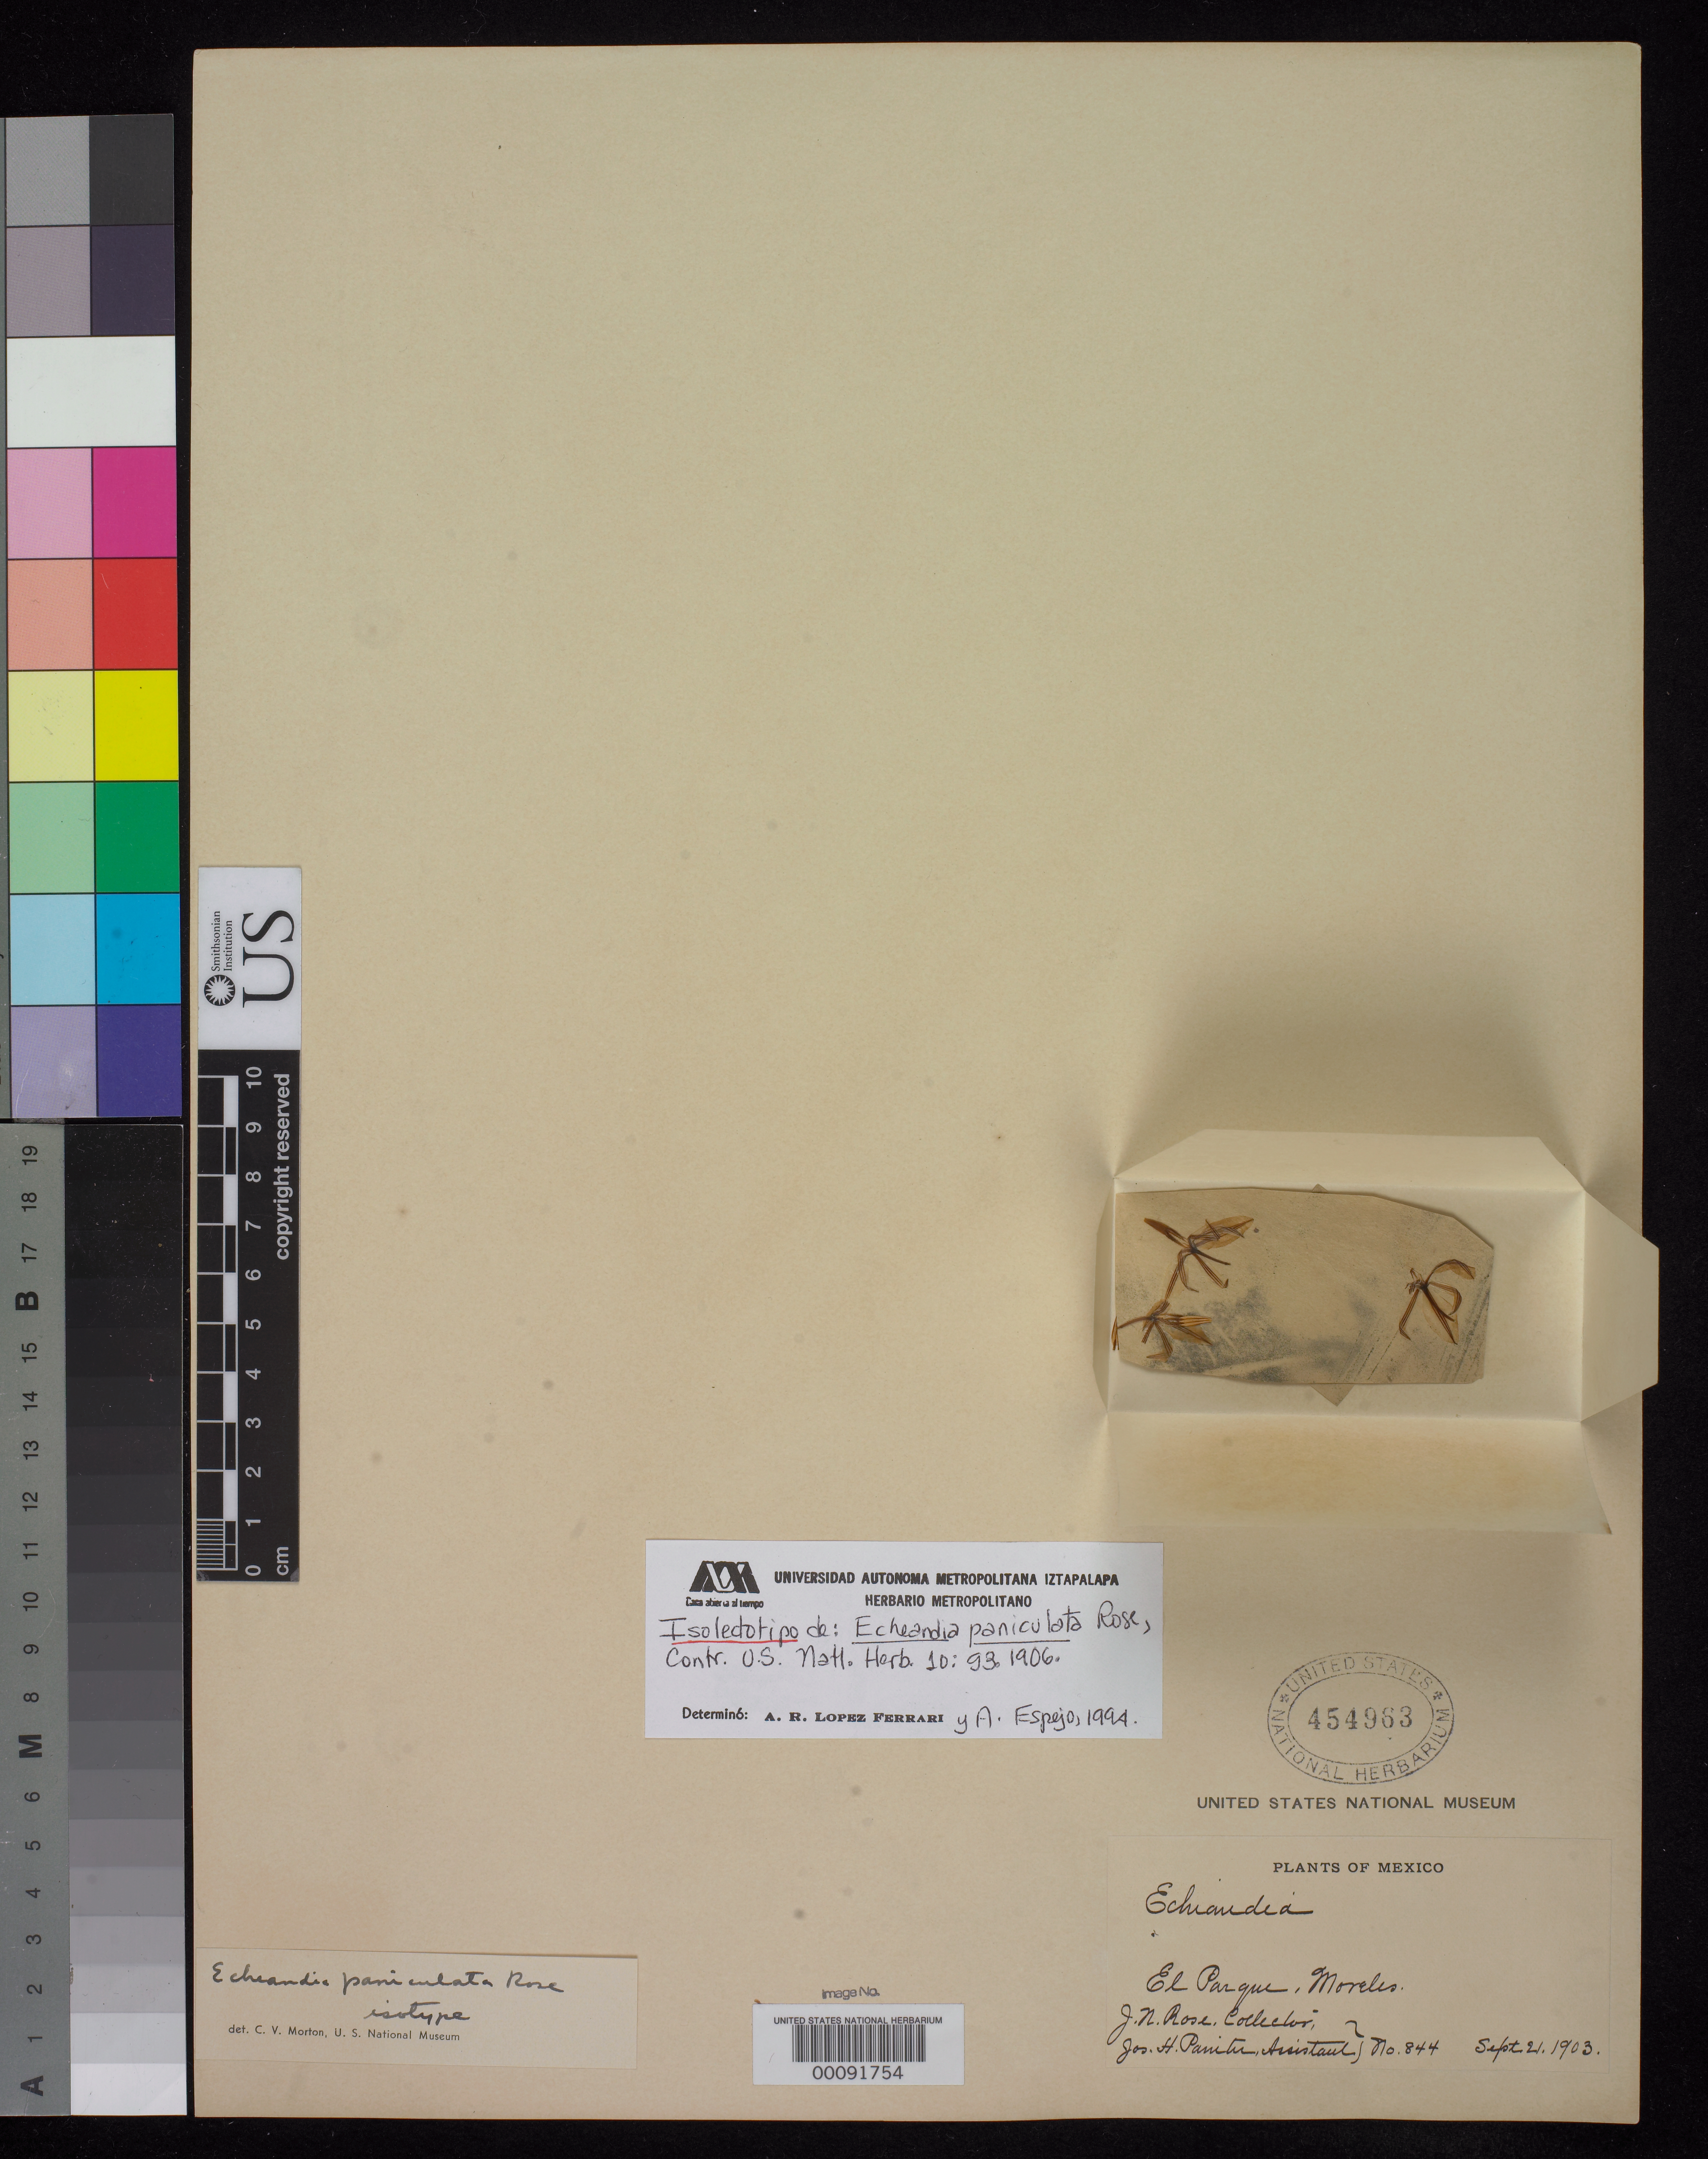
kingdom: Plantae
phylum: Tracheophyta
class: Liliopsida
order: Asparagales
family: Asparagaceae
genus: Echeandia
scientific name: Echeandia paniculata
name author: Rose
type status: Isolectotype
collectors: J. N. Rose & J. H. Painter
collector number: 844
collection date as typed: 21 Sep 1903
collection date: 1903-09-21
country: Mexico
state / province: Morelos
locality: Near El Parque, state of Morelos. [Protologue, "on bluff at Tepoxtlan, Morelos, September 2, 1903 (no. 844), and flowered in Washington, November, 1904."]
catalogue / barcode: US 454963